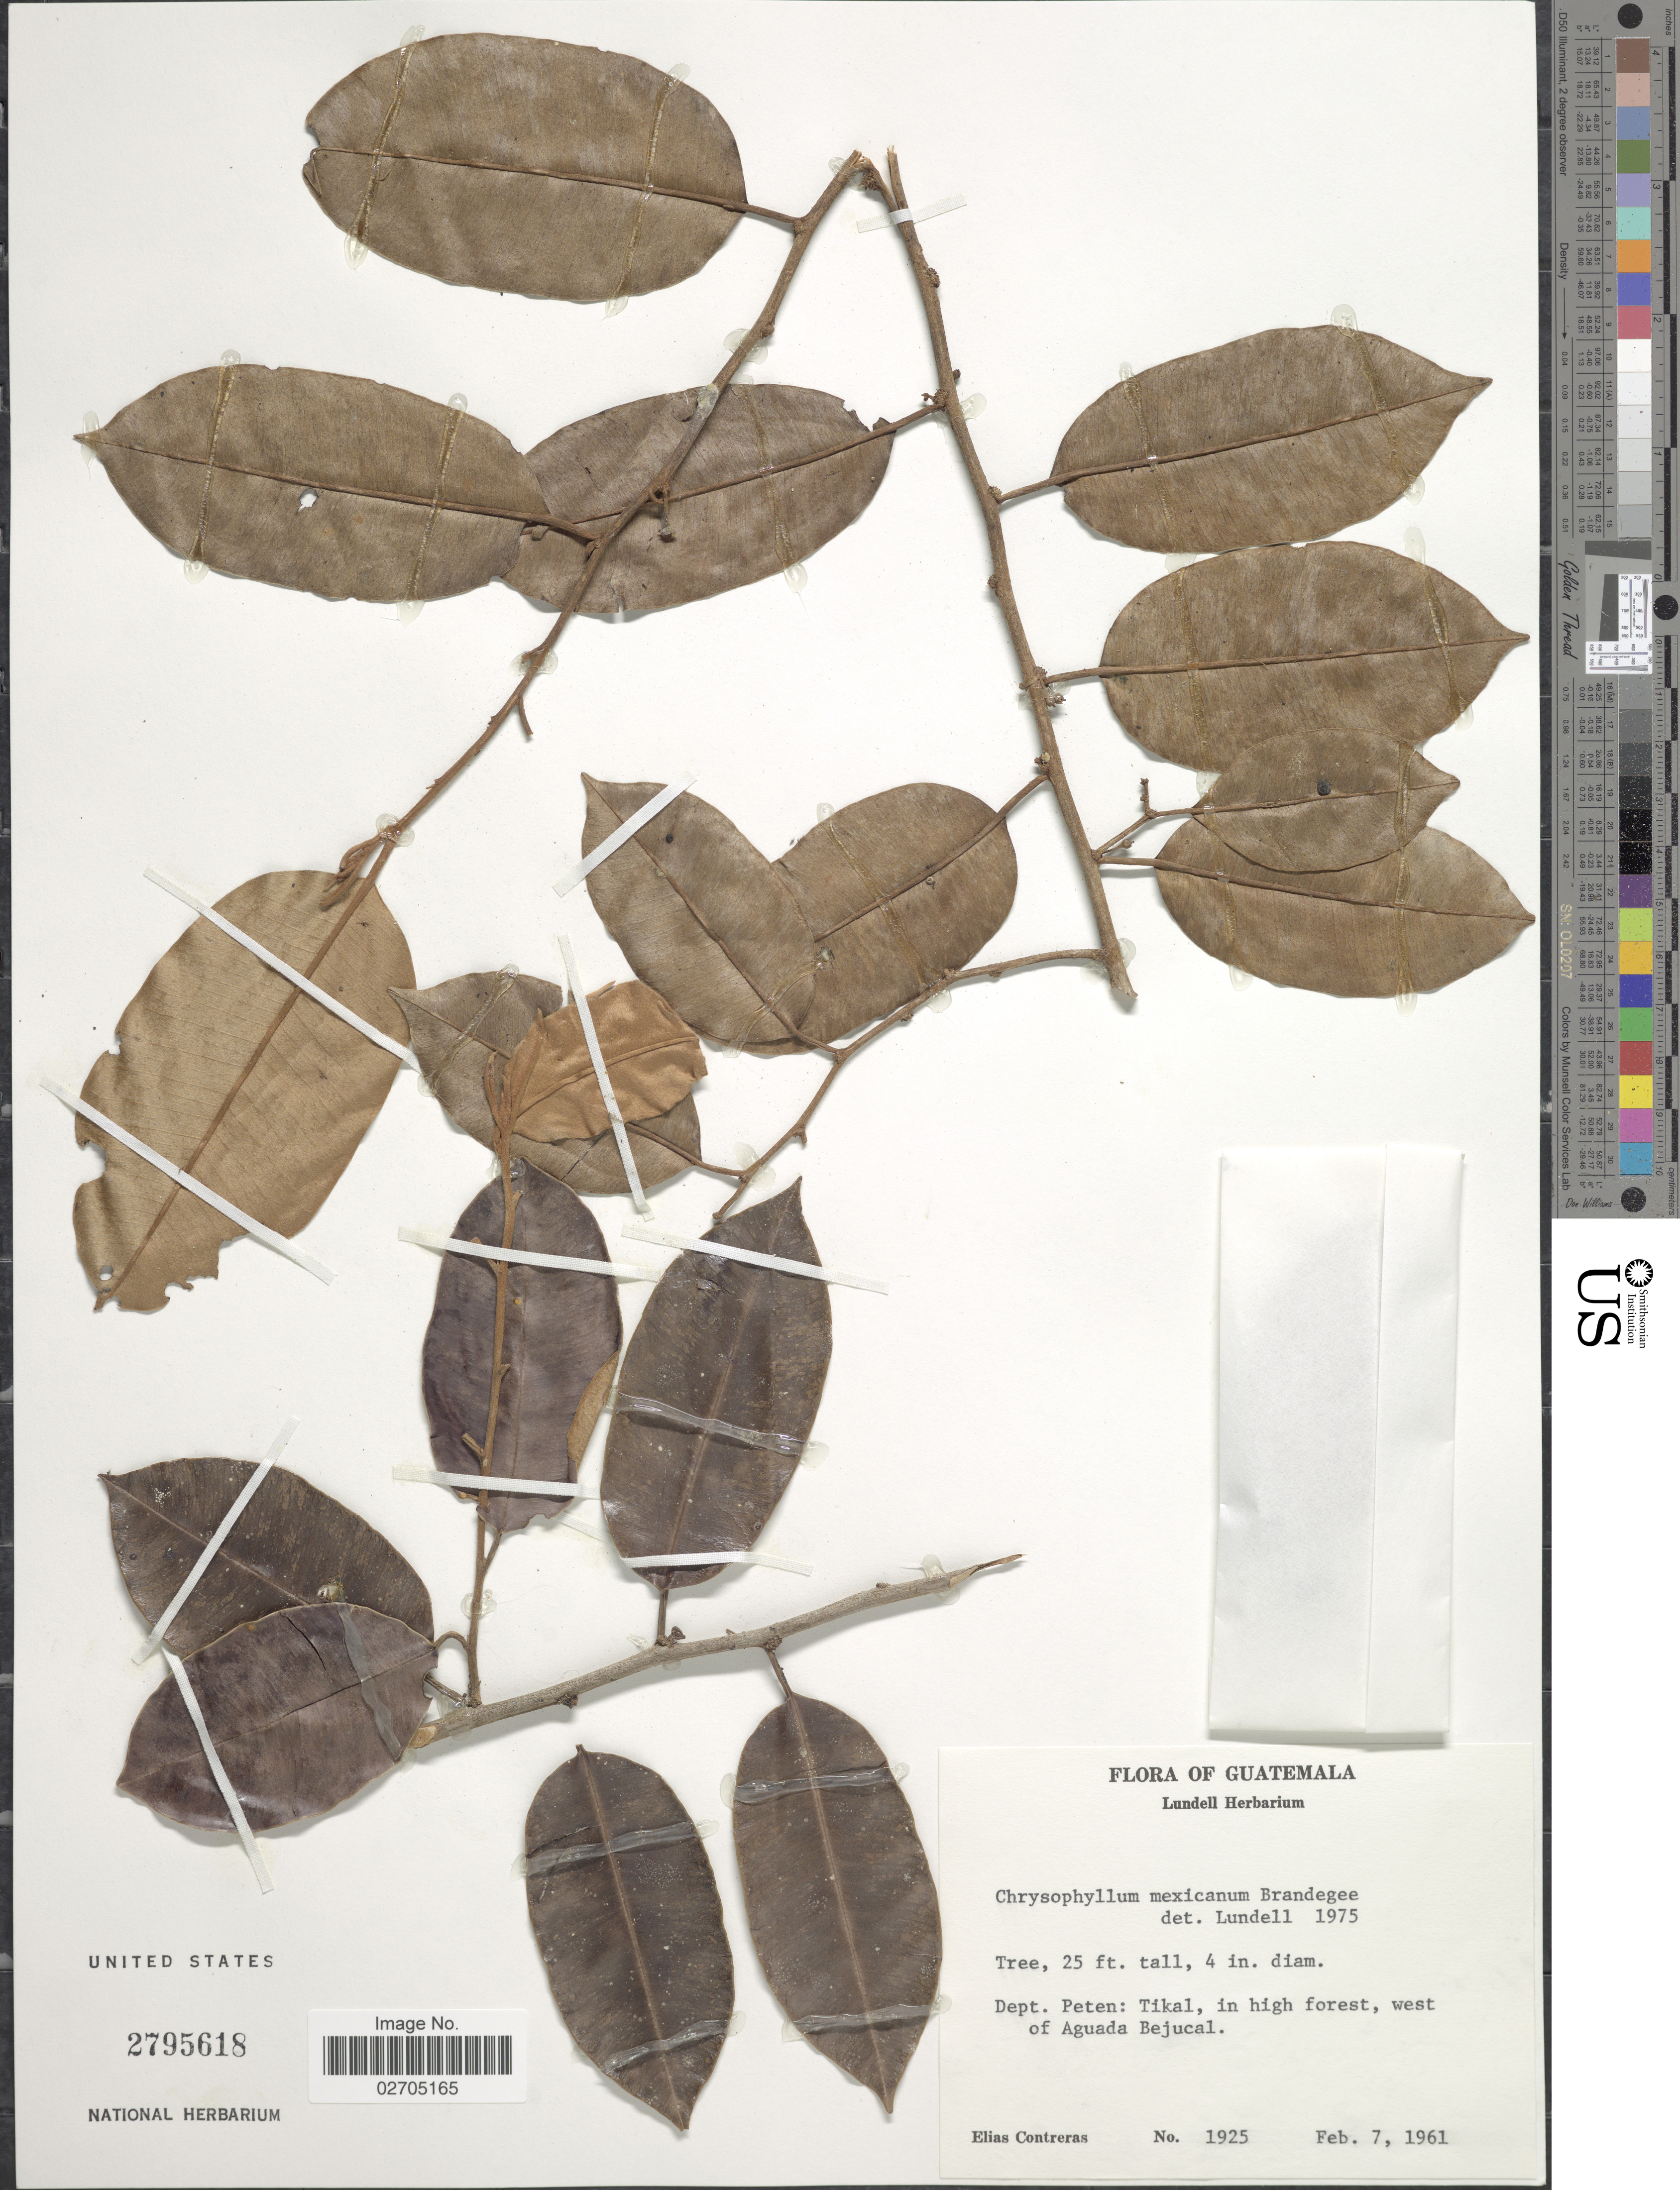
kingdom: Plantae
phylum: Tracheophyta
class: Magnoliopsida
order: Ericales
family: Sapotaceae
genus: Chrysophyllum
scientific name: Chrysophyllum mexicanum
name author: Brandegee ex Standl.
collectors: E. Contreras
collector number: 1925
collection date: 1961-02-07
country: Guatemala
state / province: El Petén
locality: Peten: Tikal, in high forest, west of Aguada Bejucal.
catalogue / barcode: US 2795618